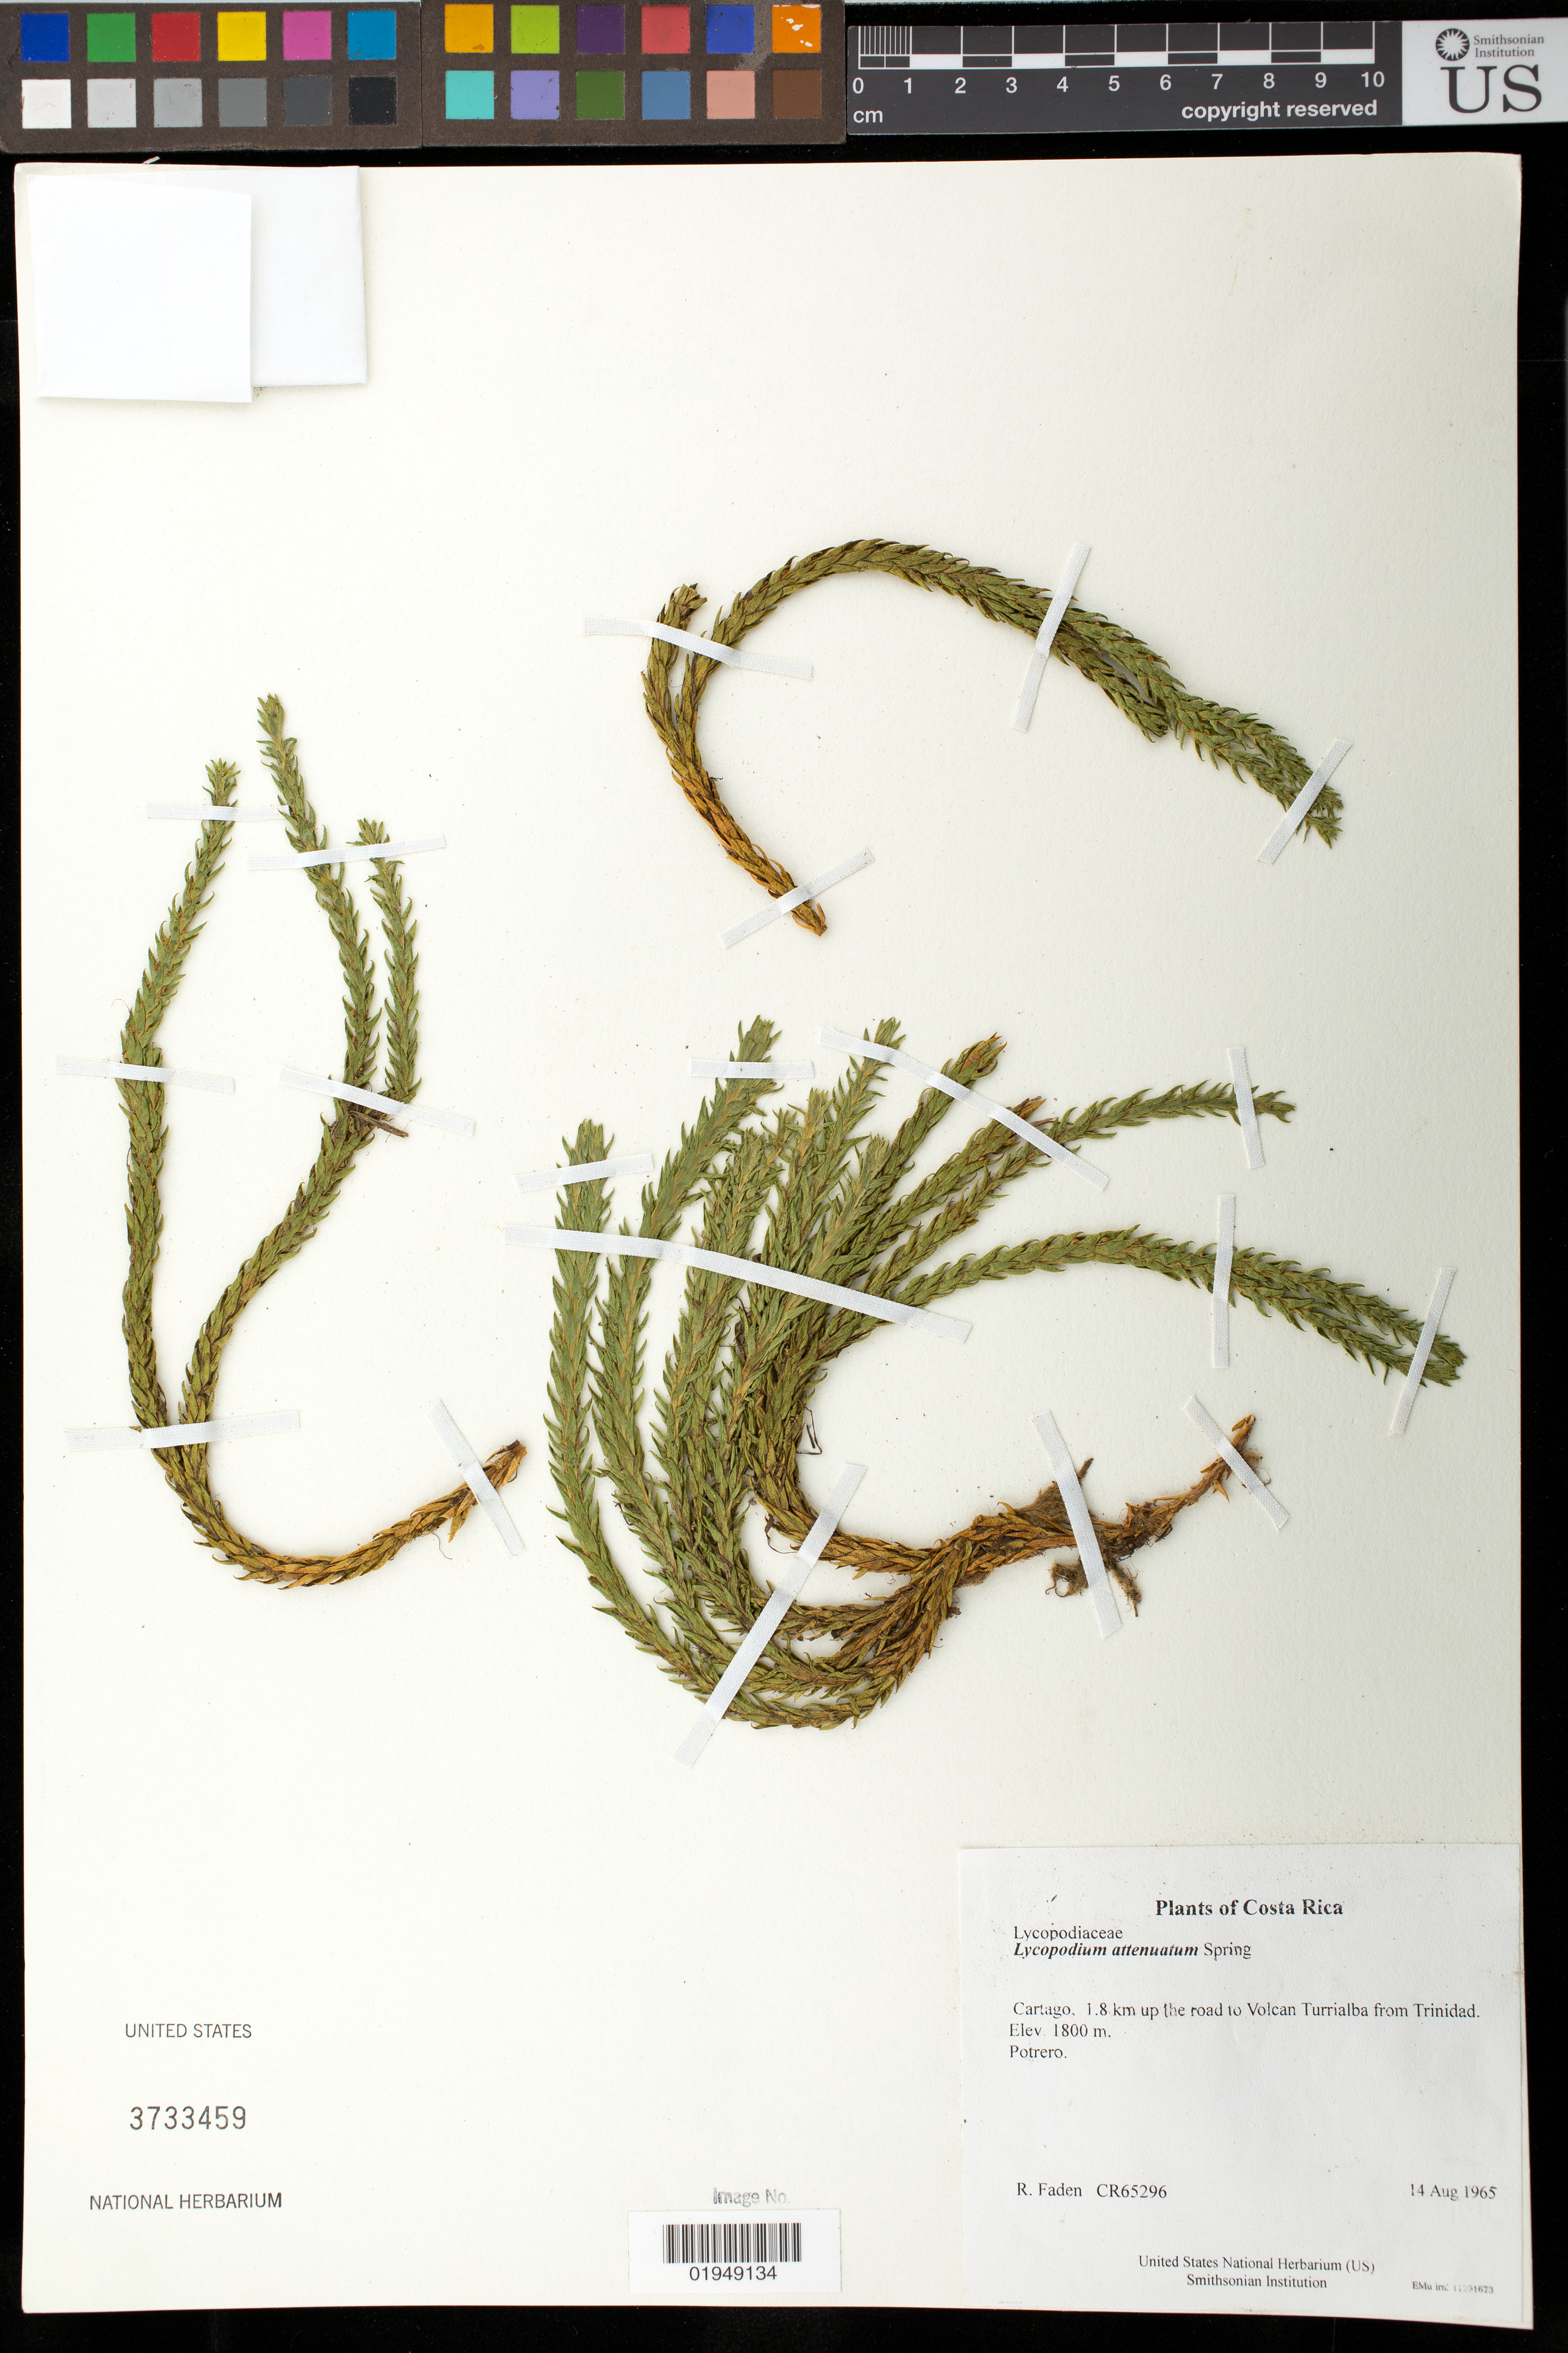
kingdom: Plantae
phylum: Tracheophyta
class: Lycopodiopsida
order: Lycopodiales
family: Lycopodiaceae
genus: Phlegmariurus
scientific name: Phlegmariurus attenuatus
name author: (Spring) B. Øllg.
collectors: R. B. Faden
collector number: CR65296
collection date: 1965-08-14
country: Costa Rica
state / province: Cartago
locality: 1.8 km up the road to Volcan Turrialba from Trinidad.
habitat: Potrero.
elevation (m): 1800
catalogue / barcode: US 3733459